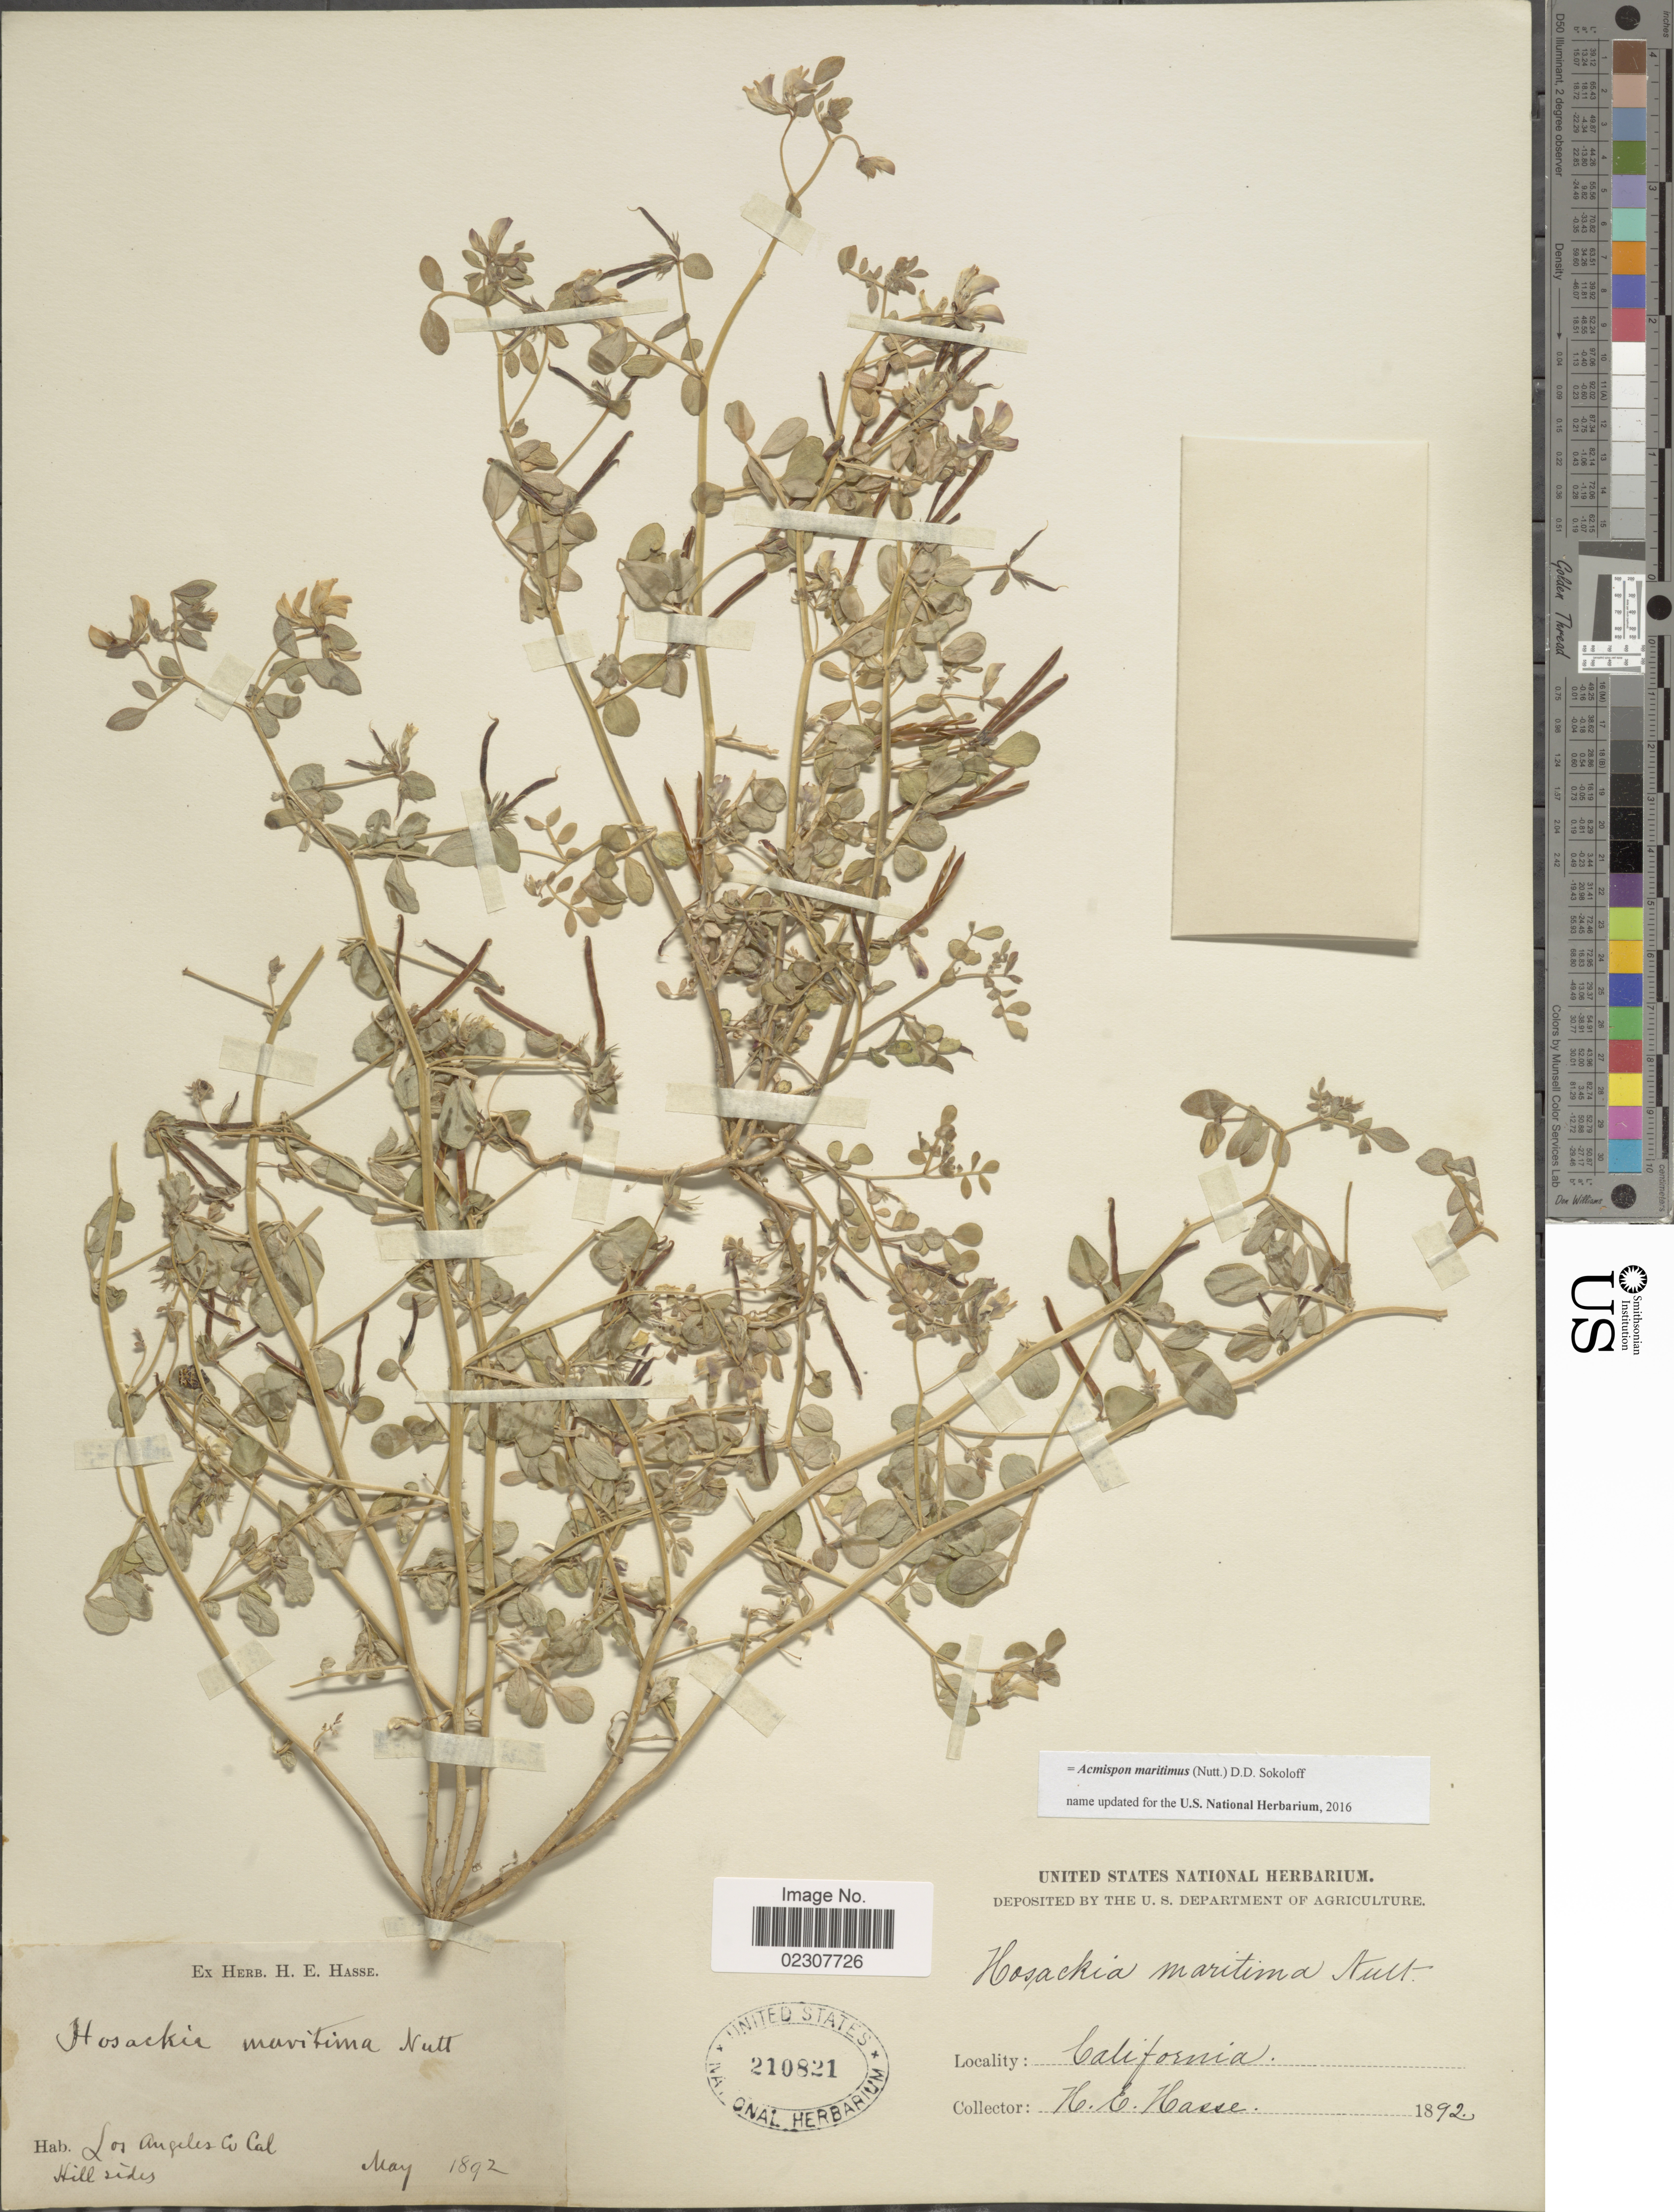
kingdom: Plantae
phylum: Tracheophyta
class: Magnoliopsida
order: Fabales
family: Fabaceae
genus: Acmispon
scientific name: Acmispon maritimus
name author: (Nutt.) D.D. Sokoloff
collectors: H. E. Hasse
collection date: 1892-05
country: United States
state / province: California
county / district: Los Angeles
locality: Los Angeles Co., hillsides.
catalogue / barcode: US 210821